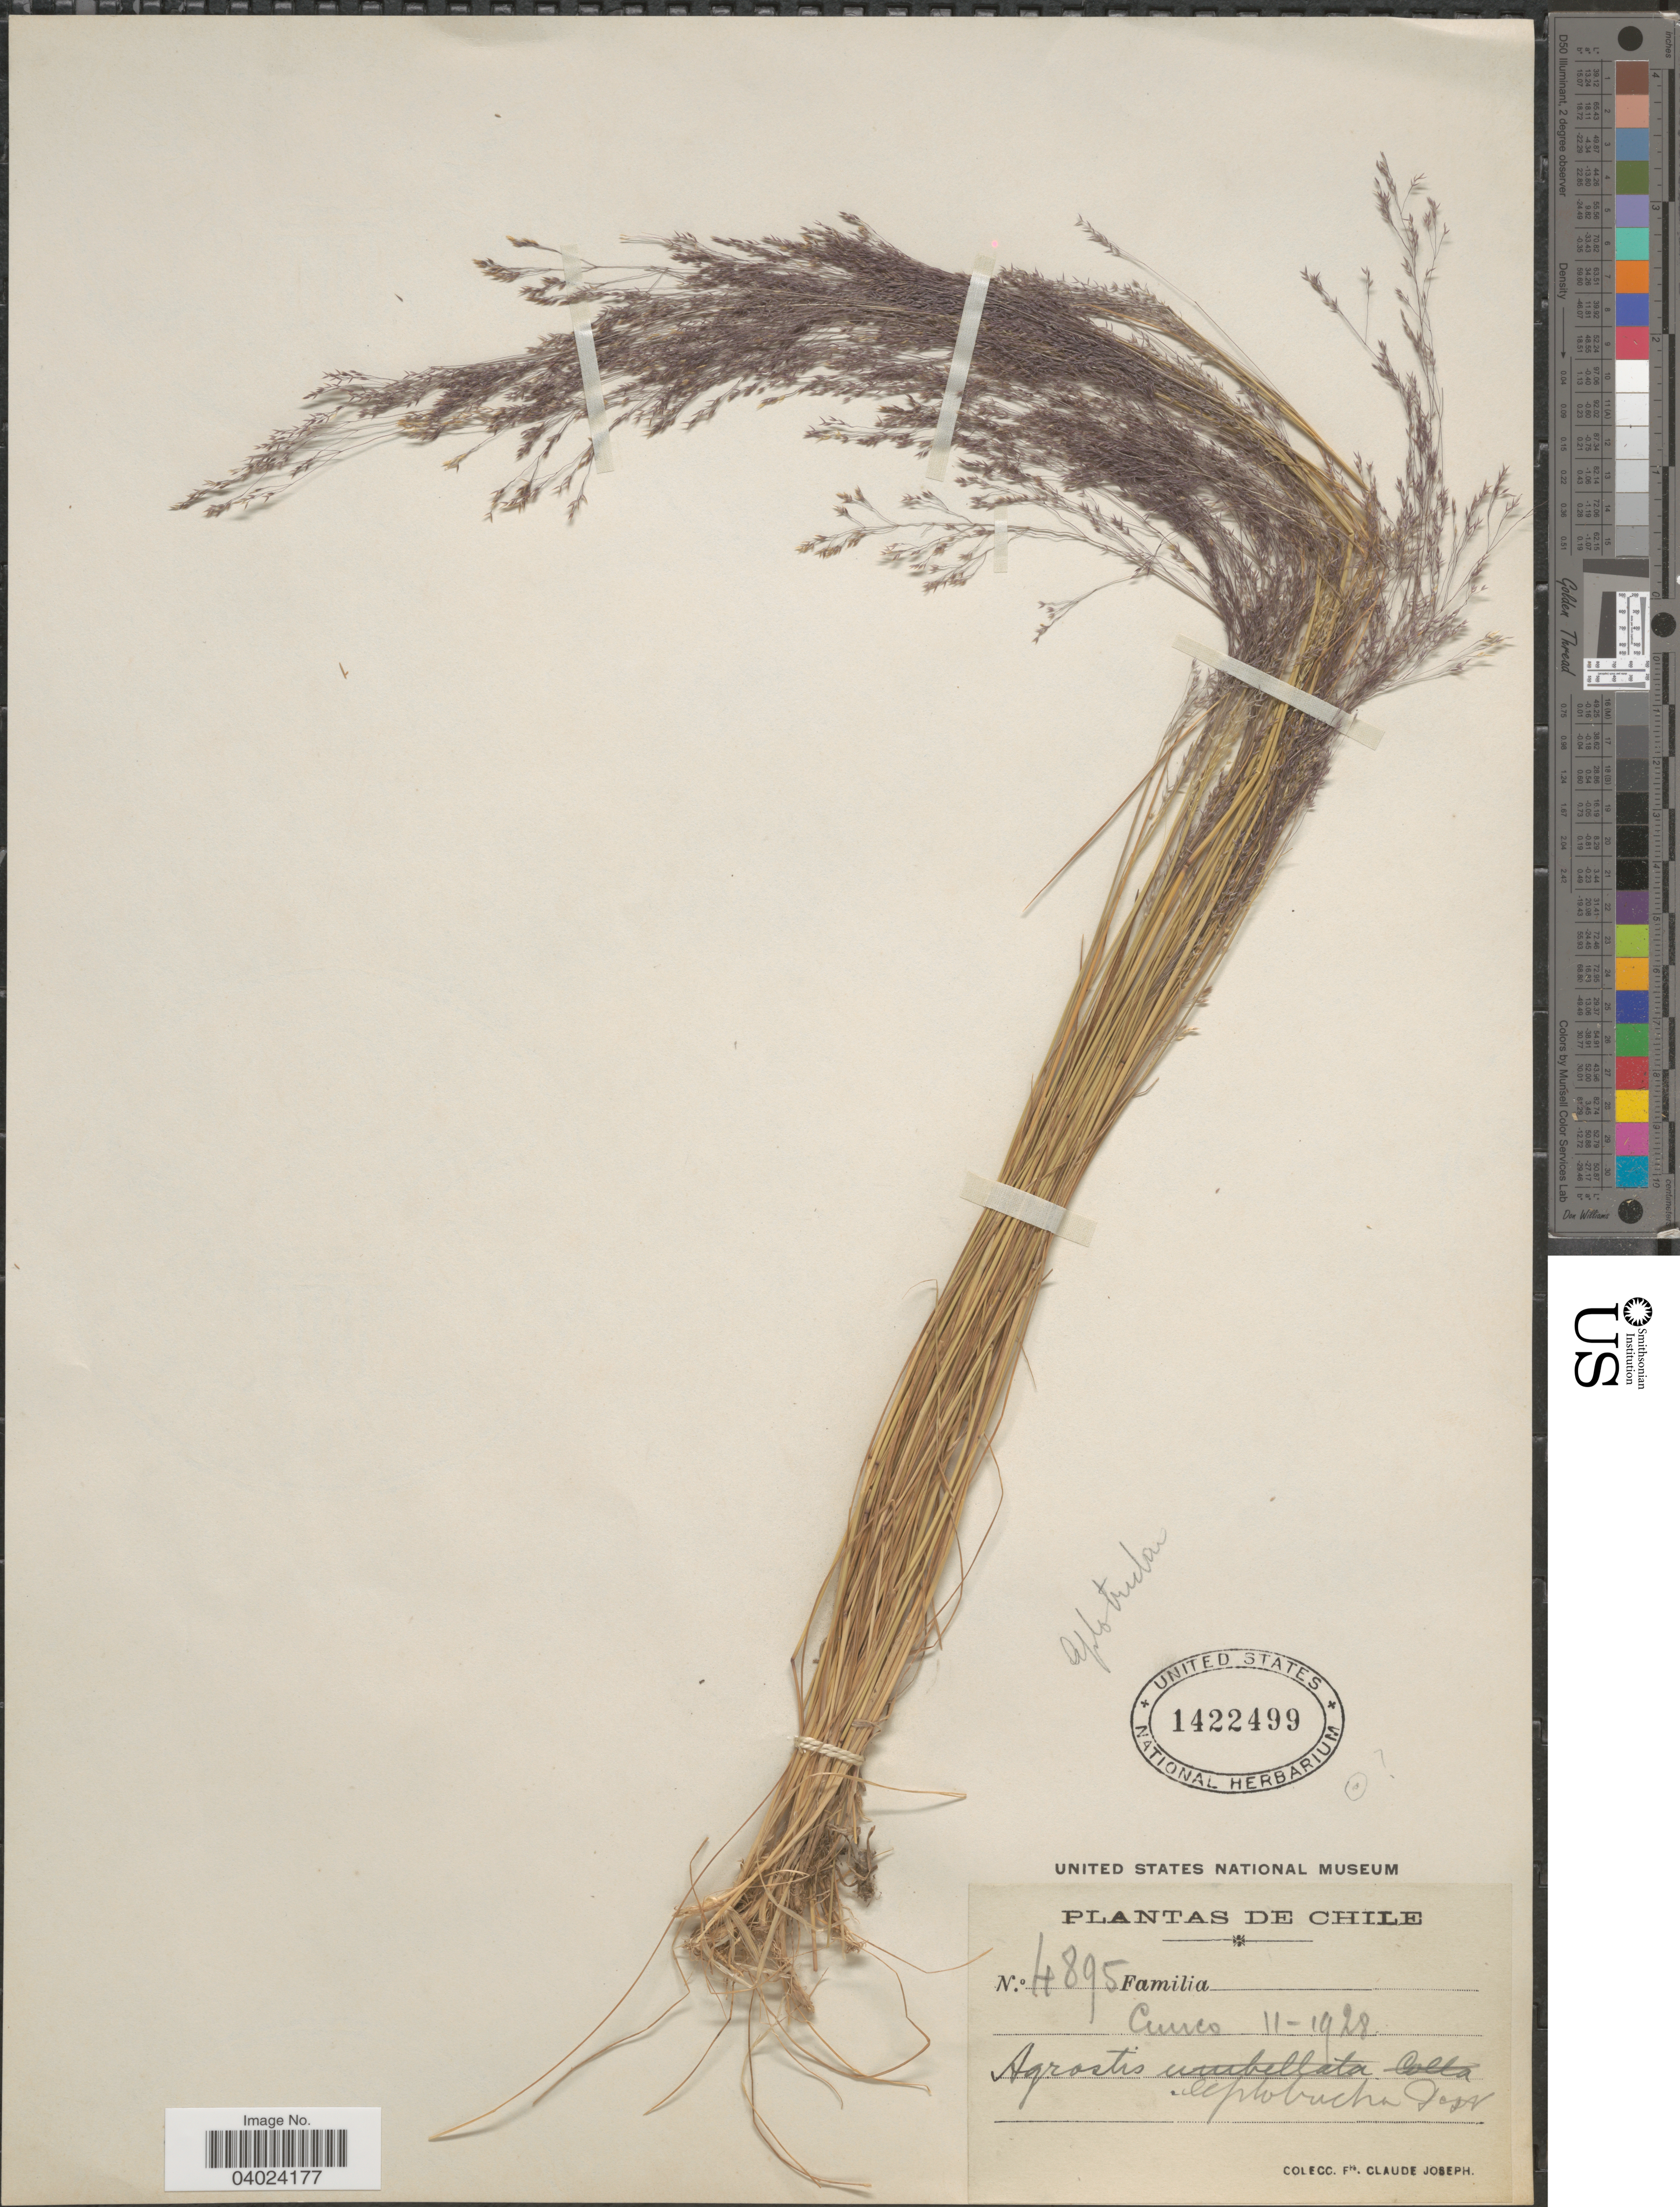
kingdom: Plantae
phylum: Tracheophyta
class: Liliopsida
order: Poales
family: Poaceae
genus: Agrostis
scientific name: Agrostis leptotricha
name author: É. Desv.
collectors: Bro. Claude-Joseph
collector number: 4895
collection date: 1928-11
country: Chile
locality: Cunco.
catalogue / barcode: US 1422499